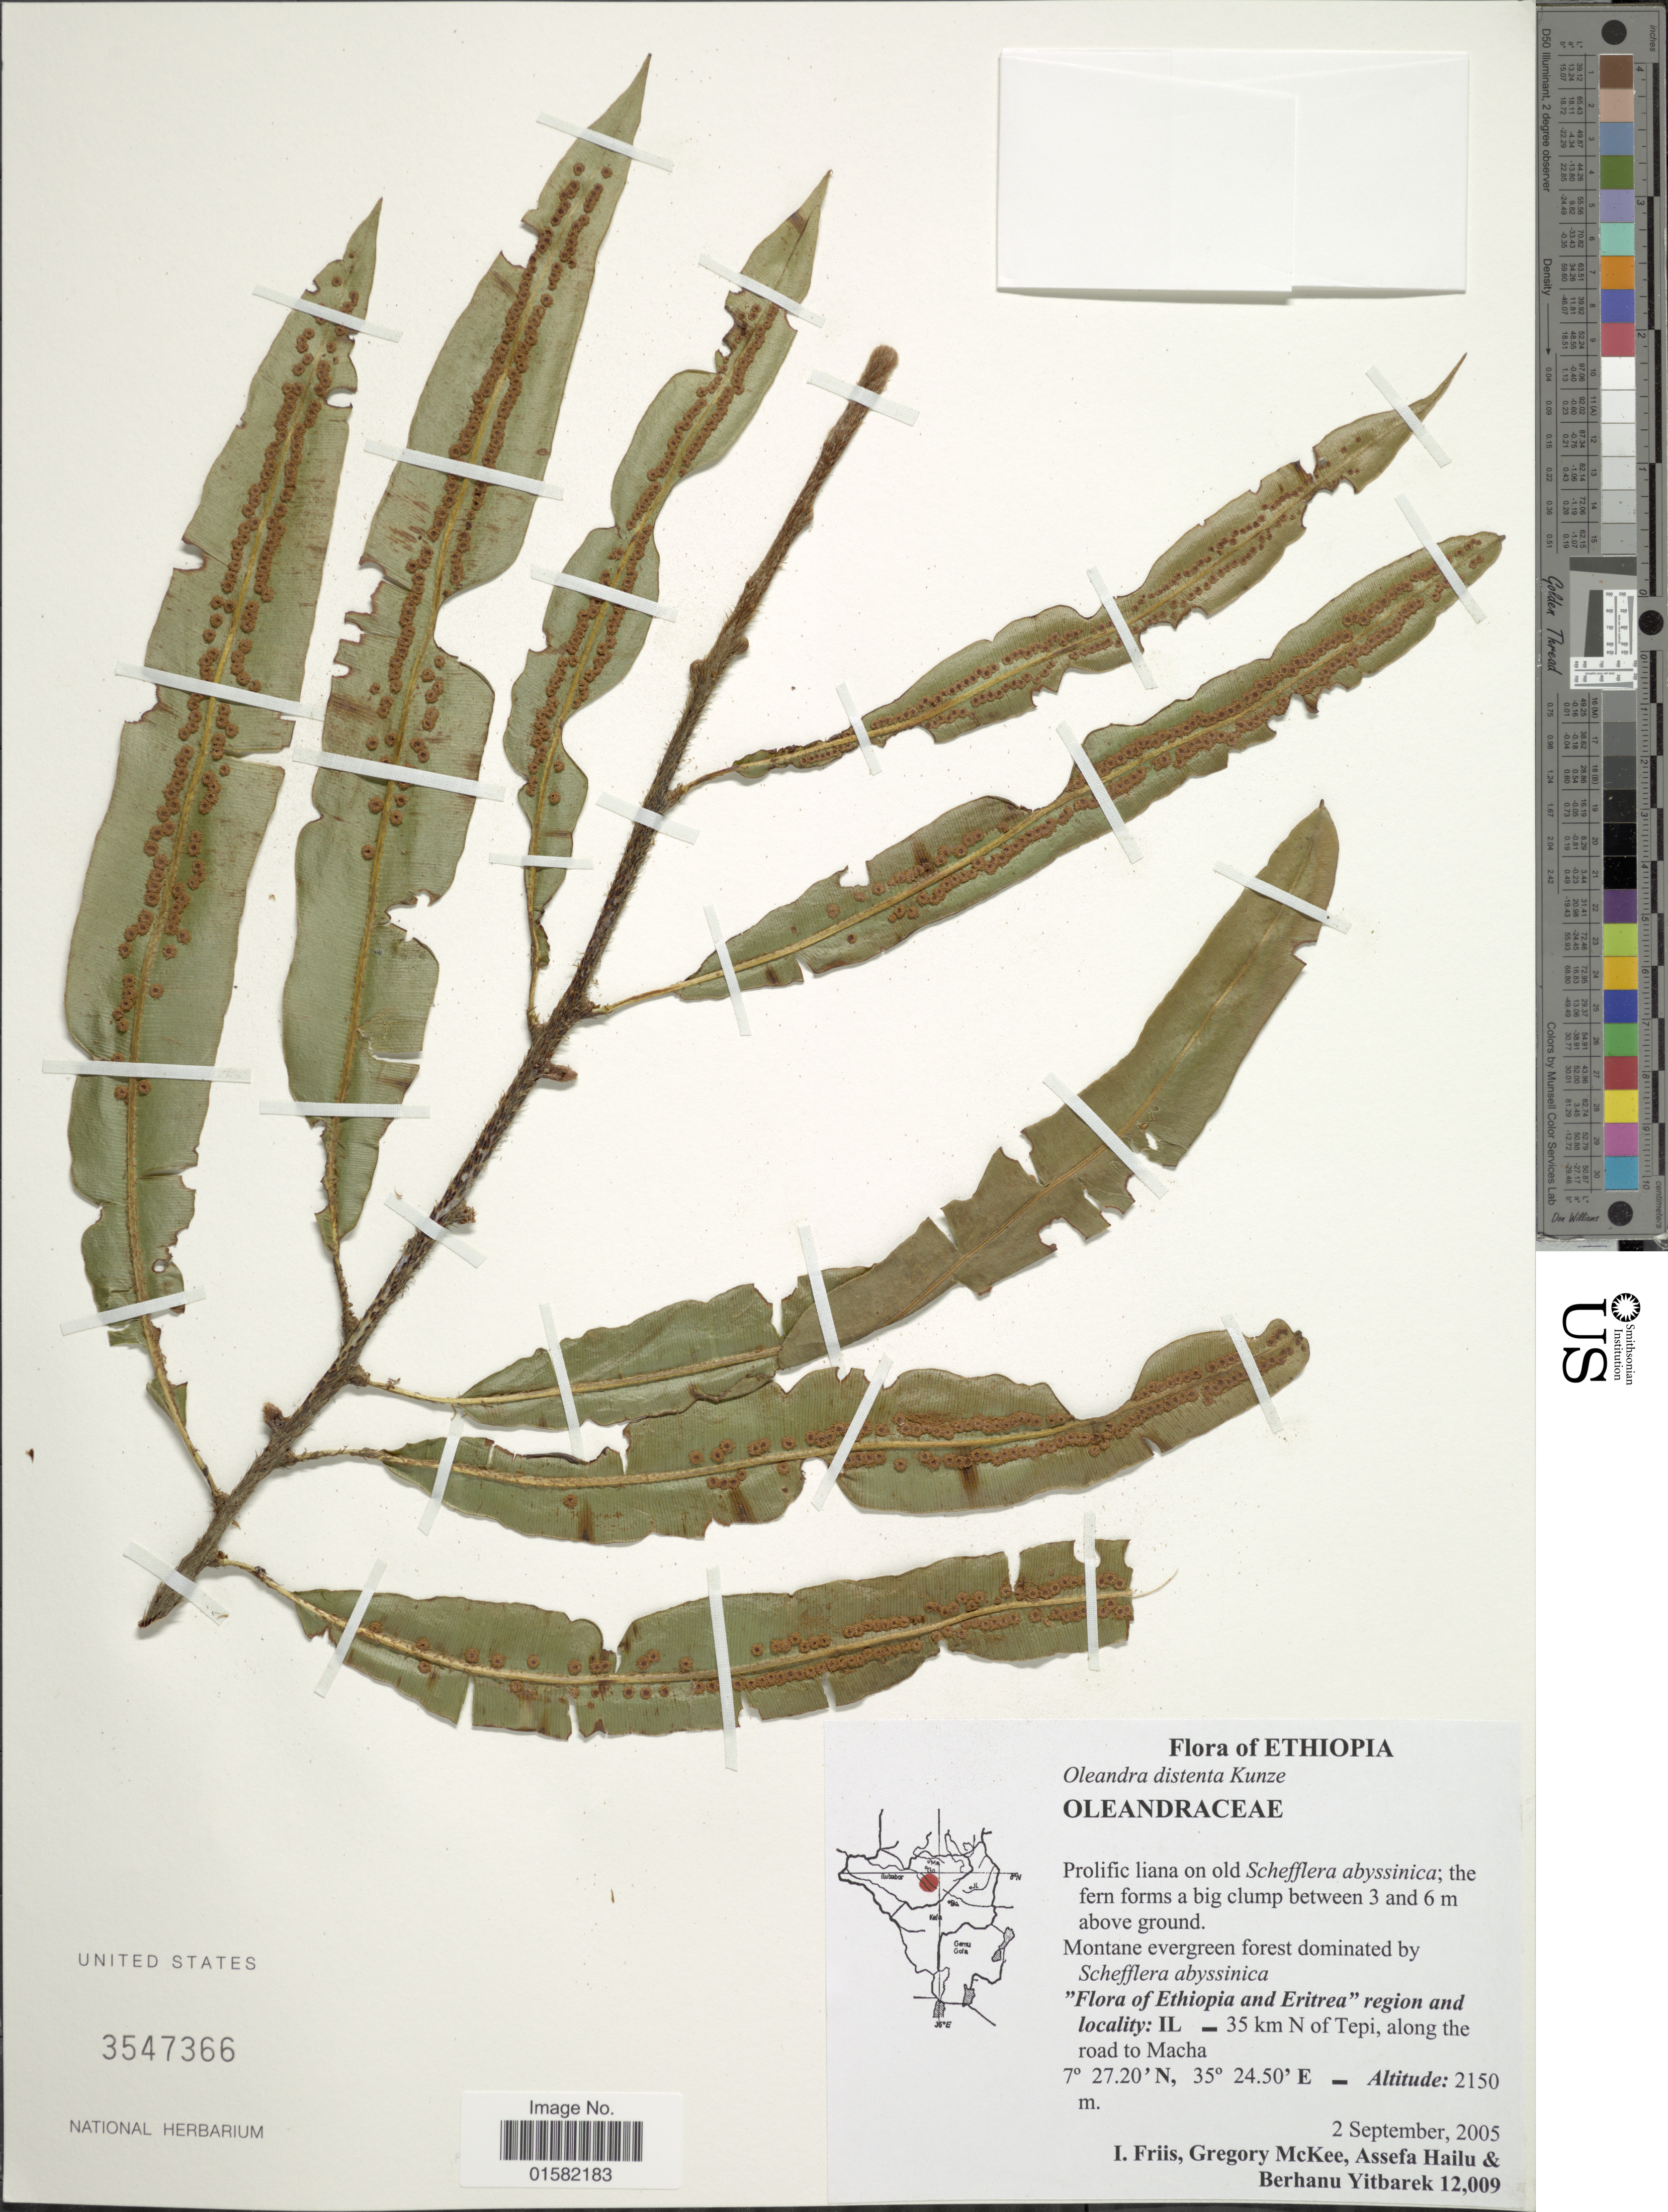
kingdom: Plantae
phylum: Tracheophyta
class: Polypodiopsida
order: Polypodiales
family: Oleandraceae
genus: Oleandra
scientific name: Oleandra articulata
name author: (Sw.) C. Presl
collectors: I. Friis, G. S. McKee, A. Hailu & B. Yitbarek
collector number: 12009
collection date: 2005-09-02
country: Ethiopia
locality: Ethiopia, IL - 35 km N of Tepi, along the road to Mocha.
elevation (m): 2150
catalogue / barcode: US 3547366